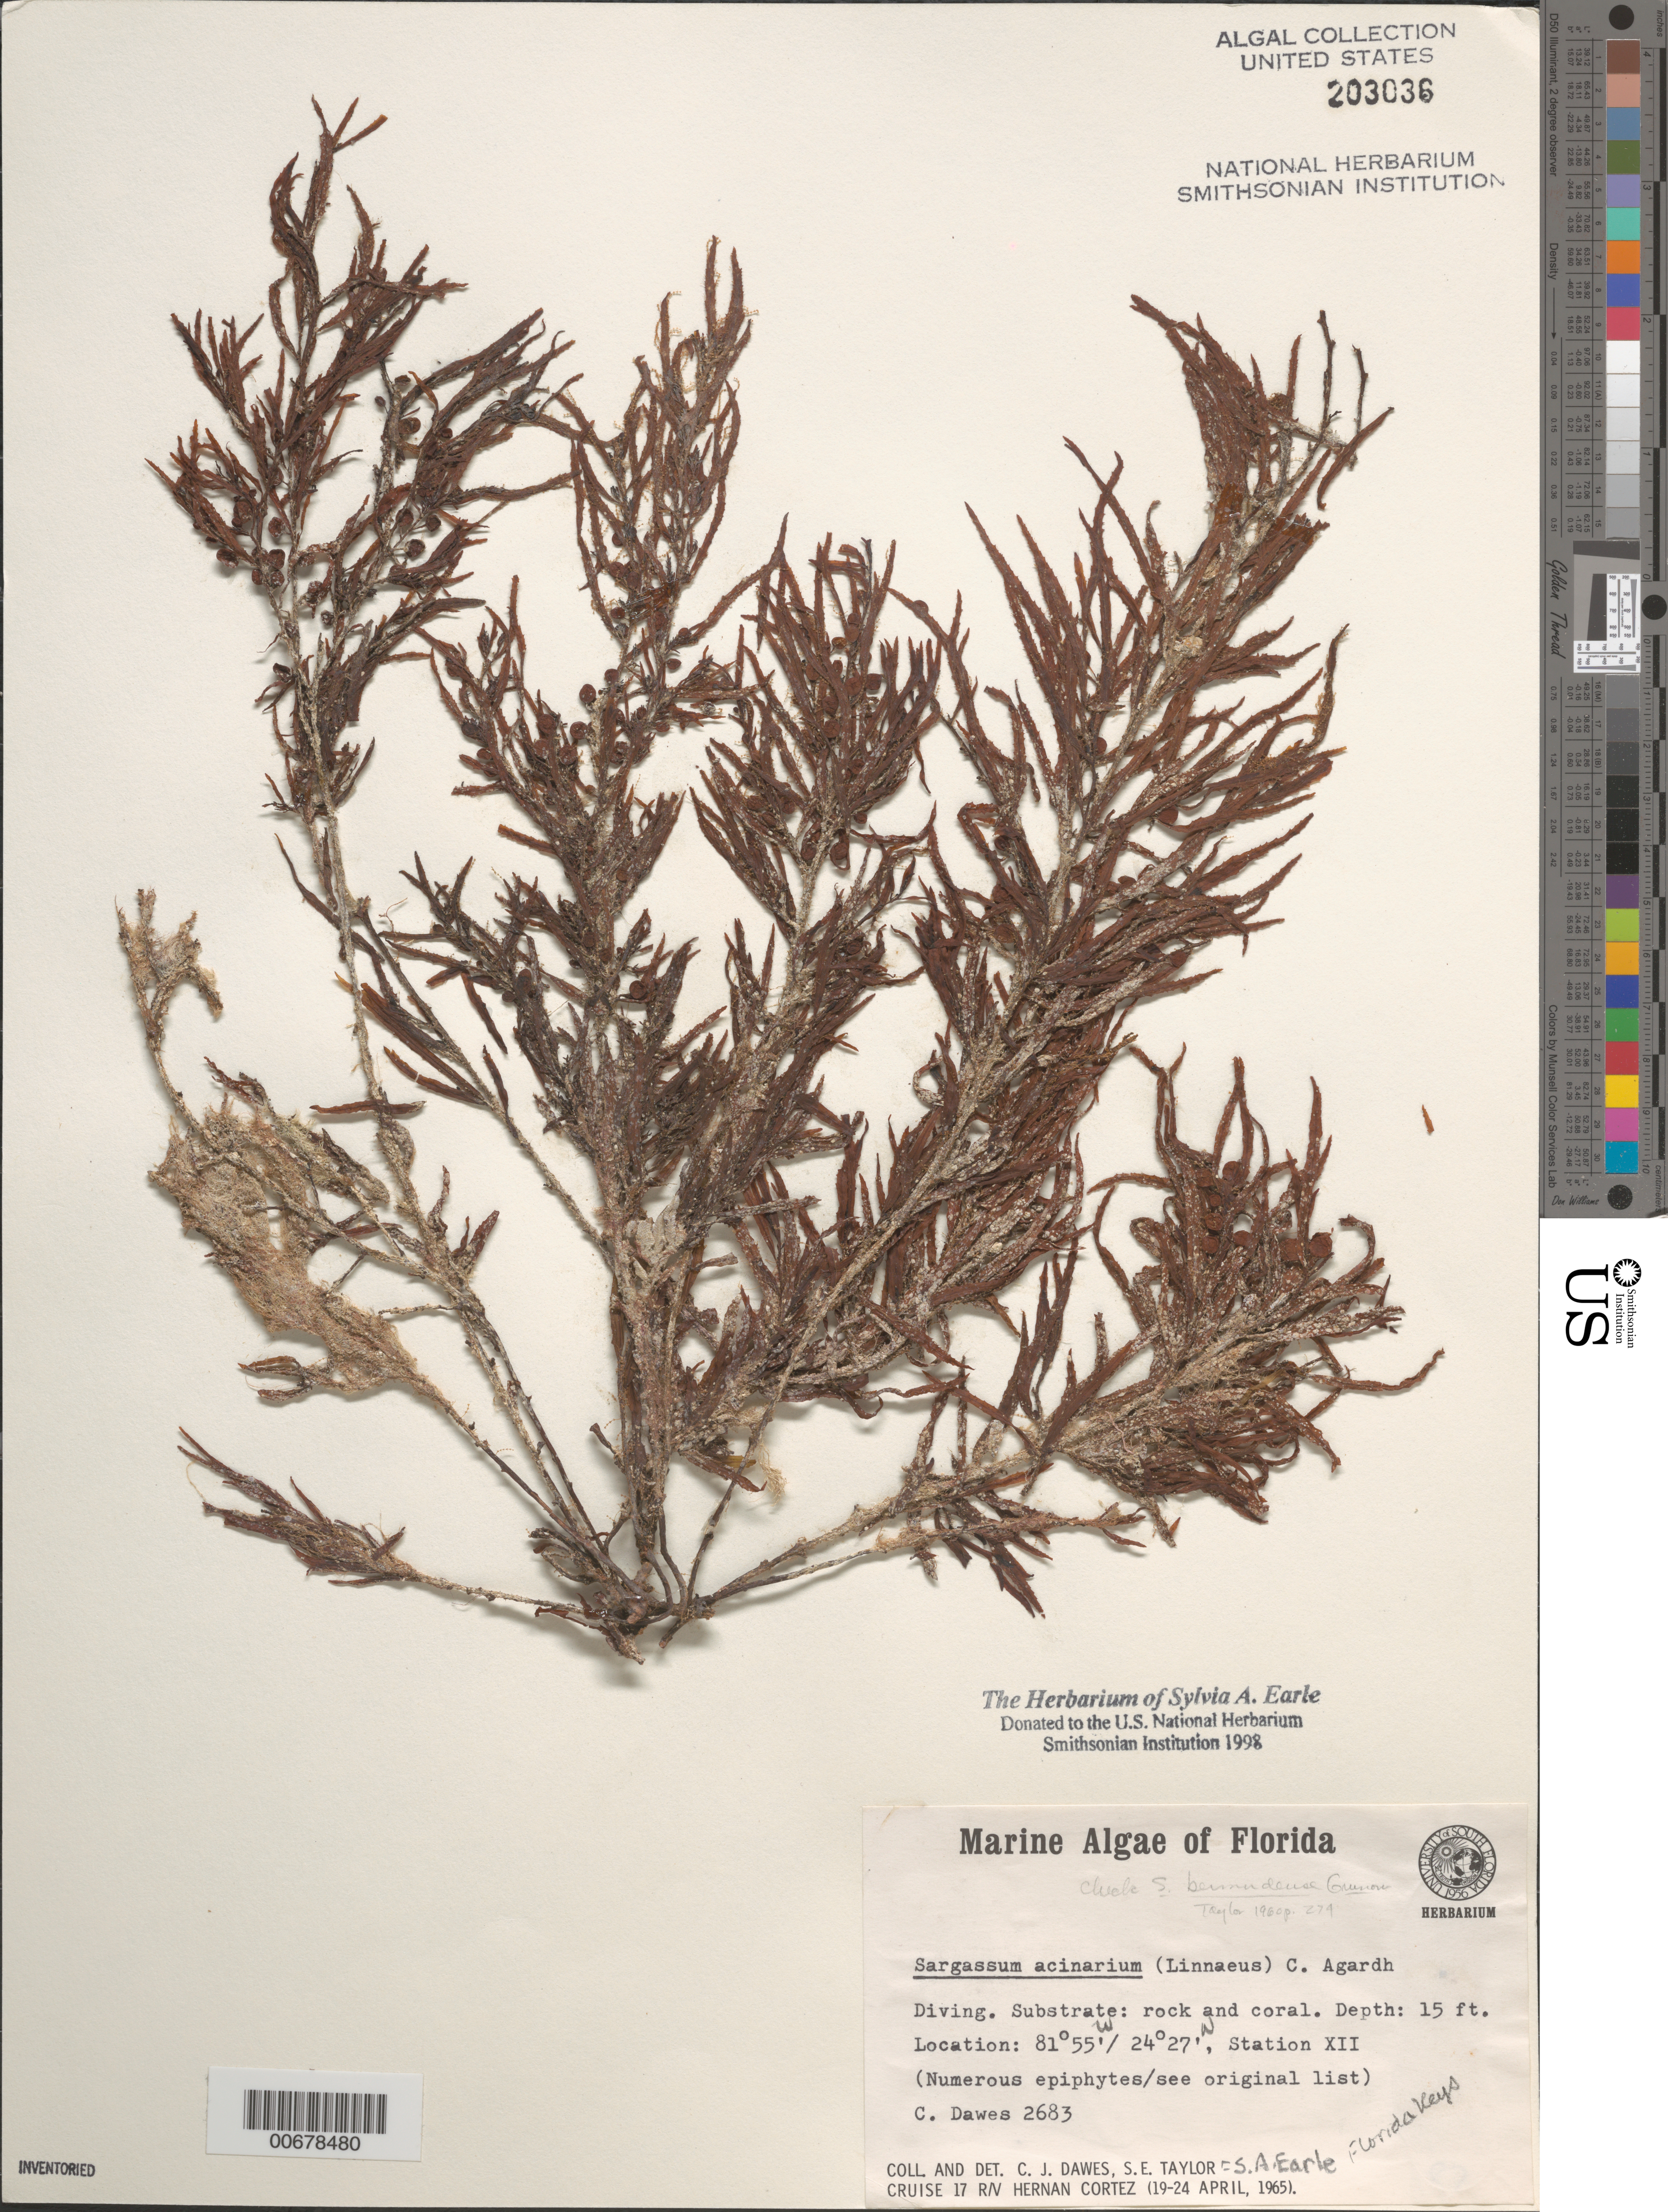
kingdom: Chromista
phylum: Ochrophyta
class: Phaeophyceae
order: Fucales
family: Sargassaceae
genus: Sargassum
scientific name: Sargassum acinarium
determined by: Dawes, C. J.; Earle, S. A.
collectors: C. Dawes & S. A. Earle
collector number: CJD 2683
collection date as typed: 19 Apr 1965 to 24 Apr 1965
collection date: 1965-04-19/1965-04-24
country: United States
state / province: Florida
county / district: Monroe County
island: Florida Keys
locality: Key West area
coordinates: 24 27' N, 81 55' W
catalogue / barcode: US 203036